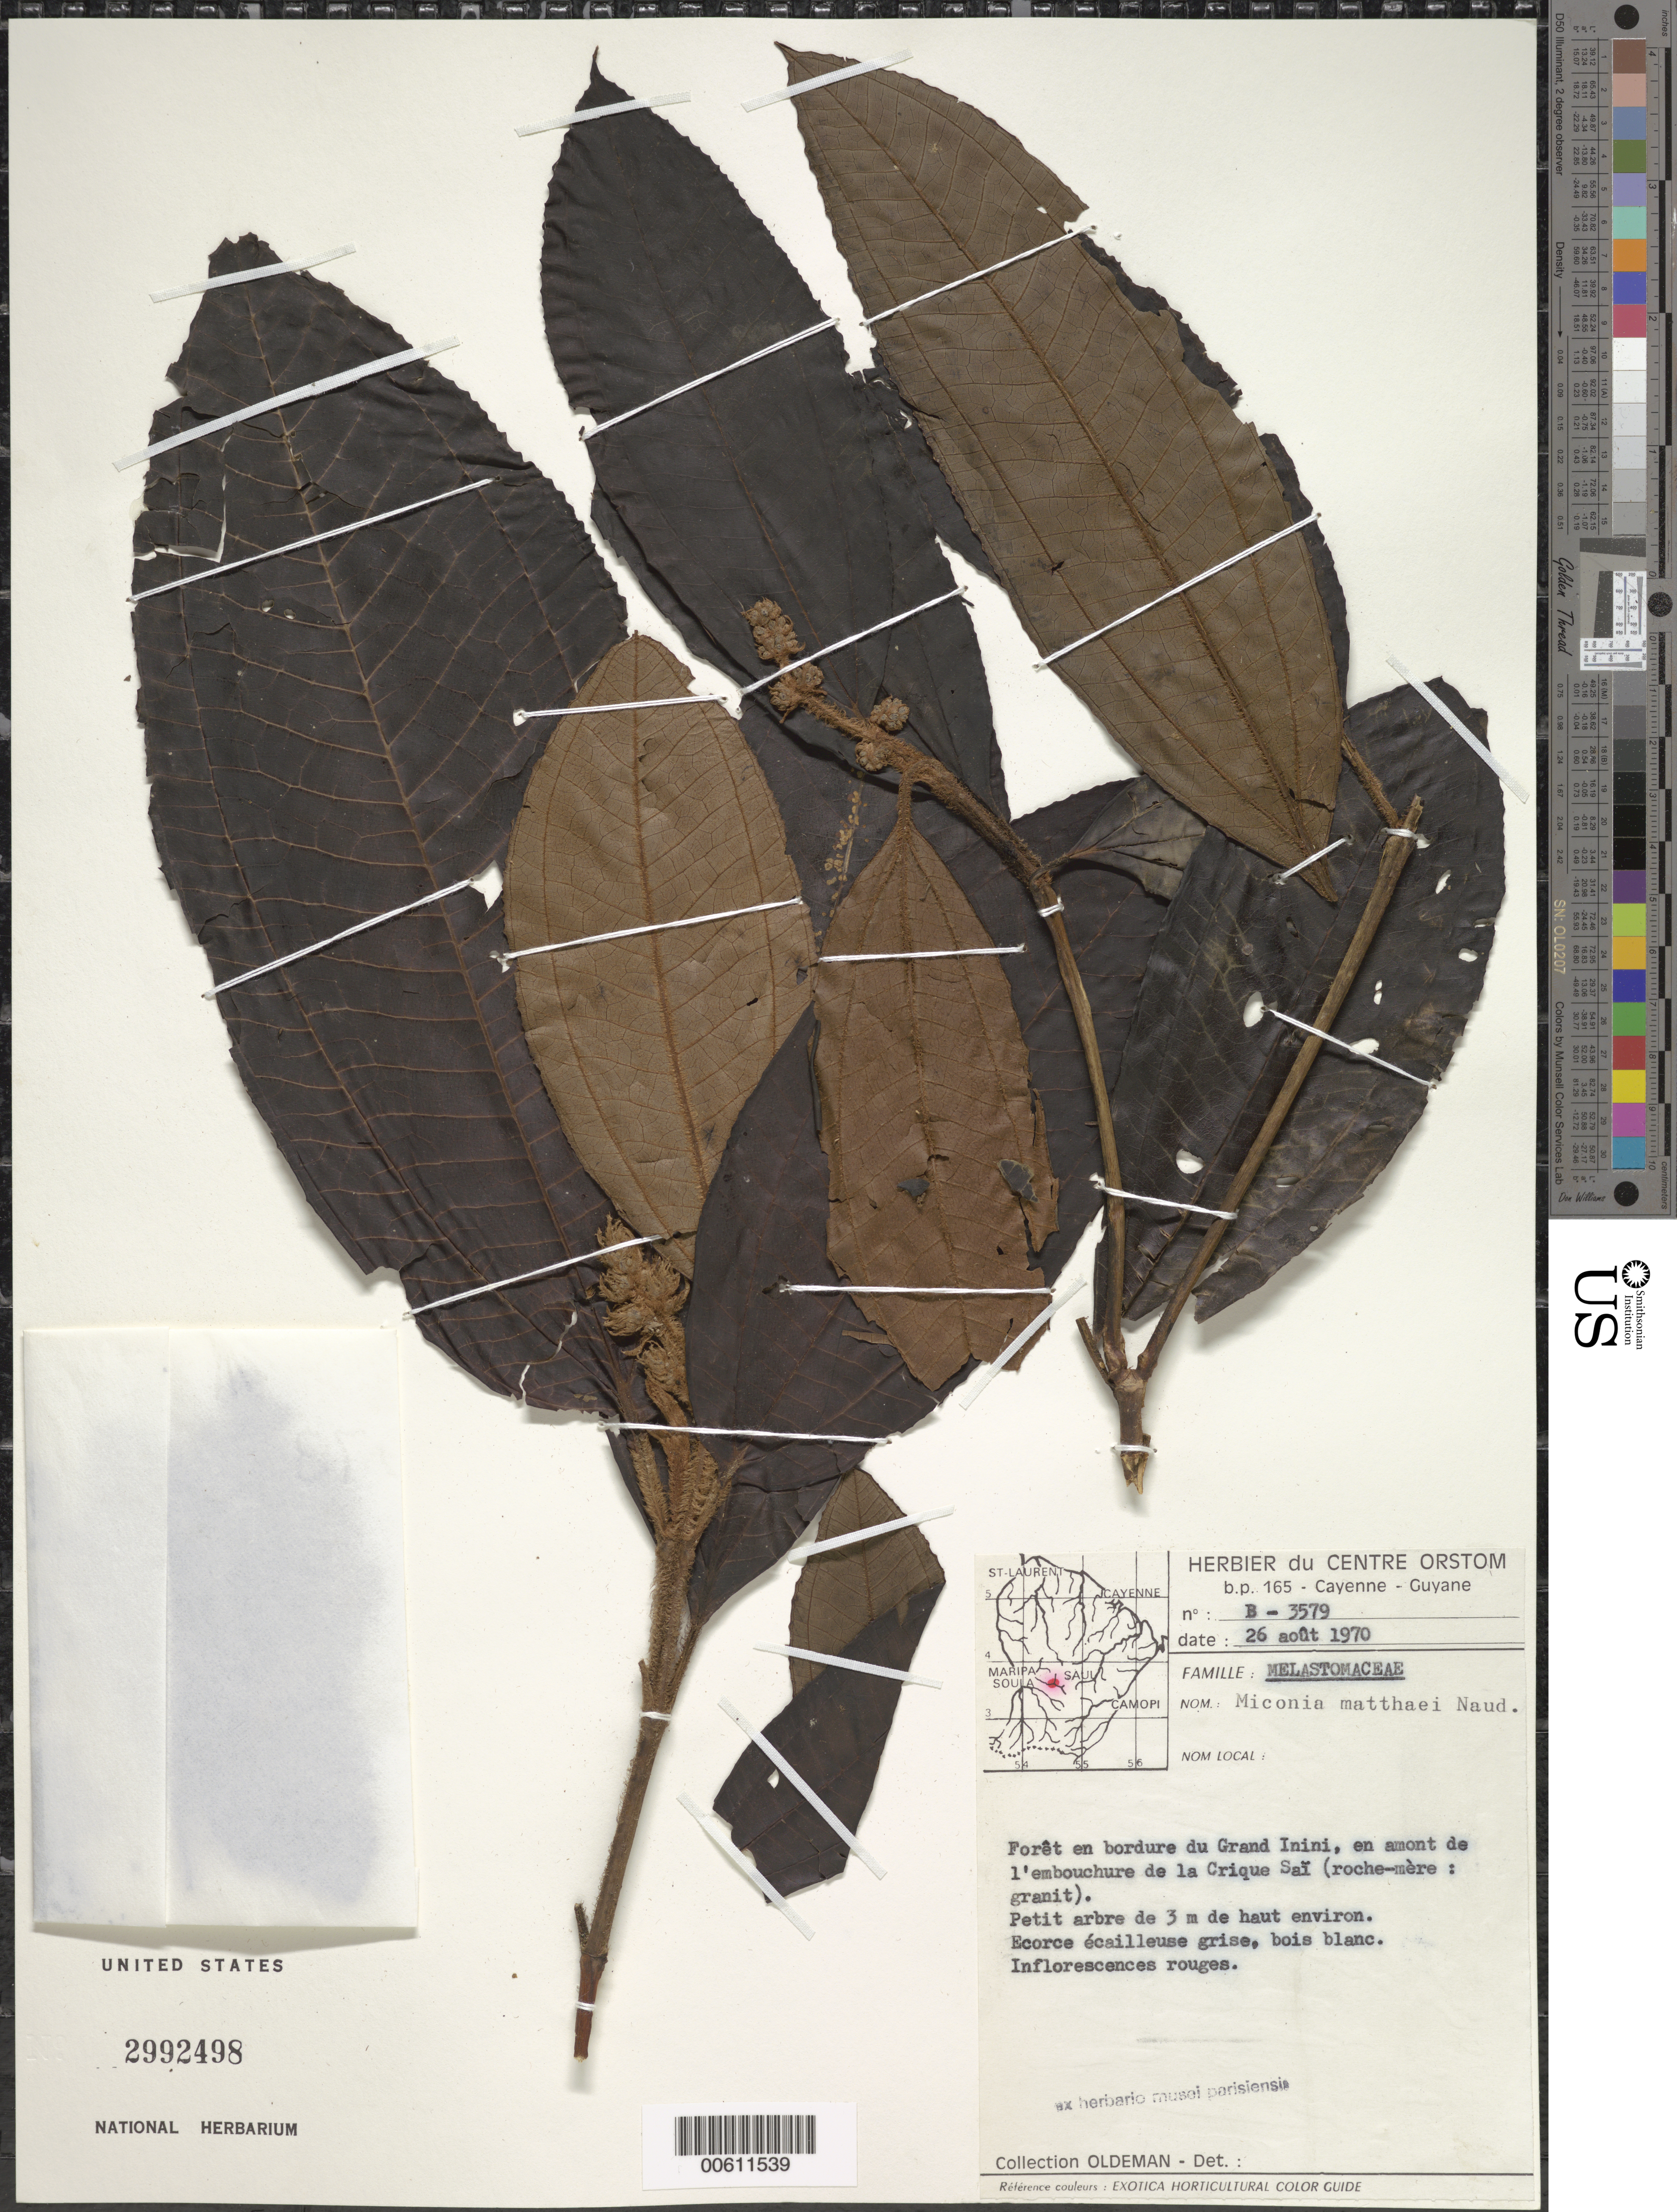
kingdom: Plantae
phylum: Tracheophyta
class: Magnoliopsida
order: Myrtales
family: Melastomataceae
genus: Miconia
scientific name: Miconia matthaei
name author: Naudin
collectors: R. Oldeman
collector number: B 3579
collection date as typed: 26-Aug-70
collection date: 1970-08-26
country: French Guiana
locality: Grand Inini, Crique Saï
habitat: Forêt; en amont de l'embouchure de la Crique Saï (roche-mère: granit)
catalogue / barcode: US 2992498